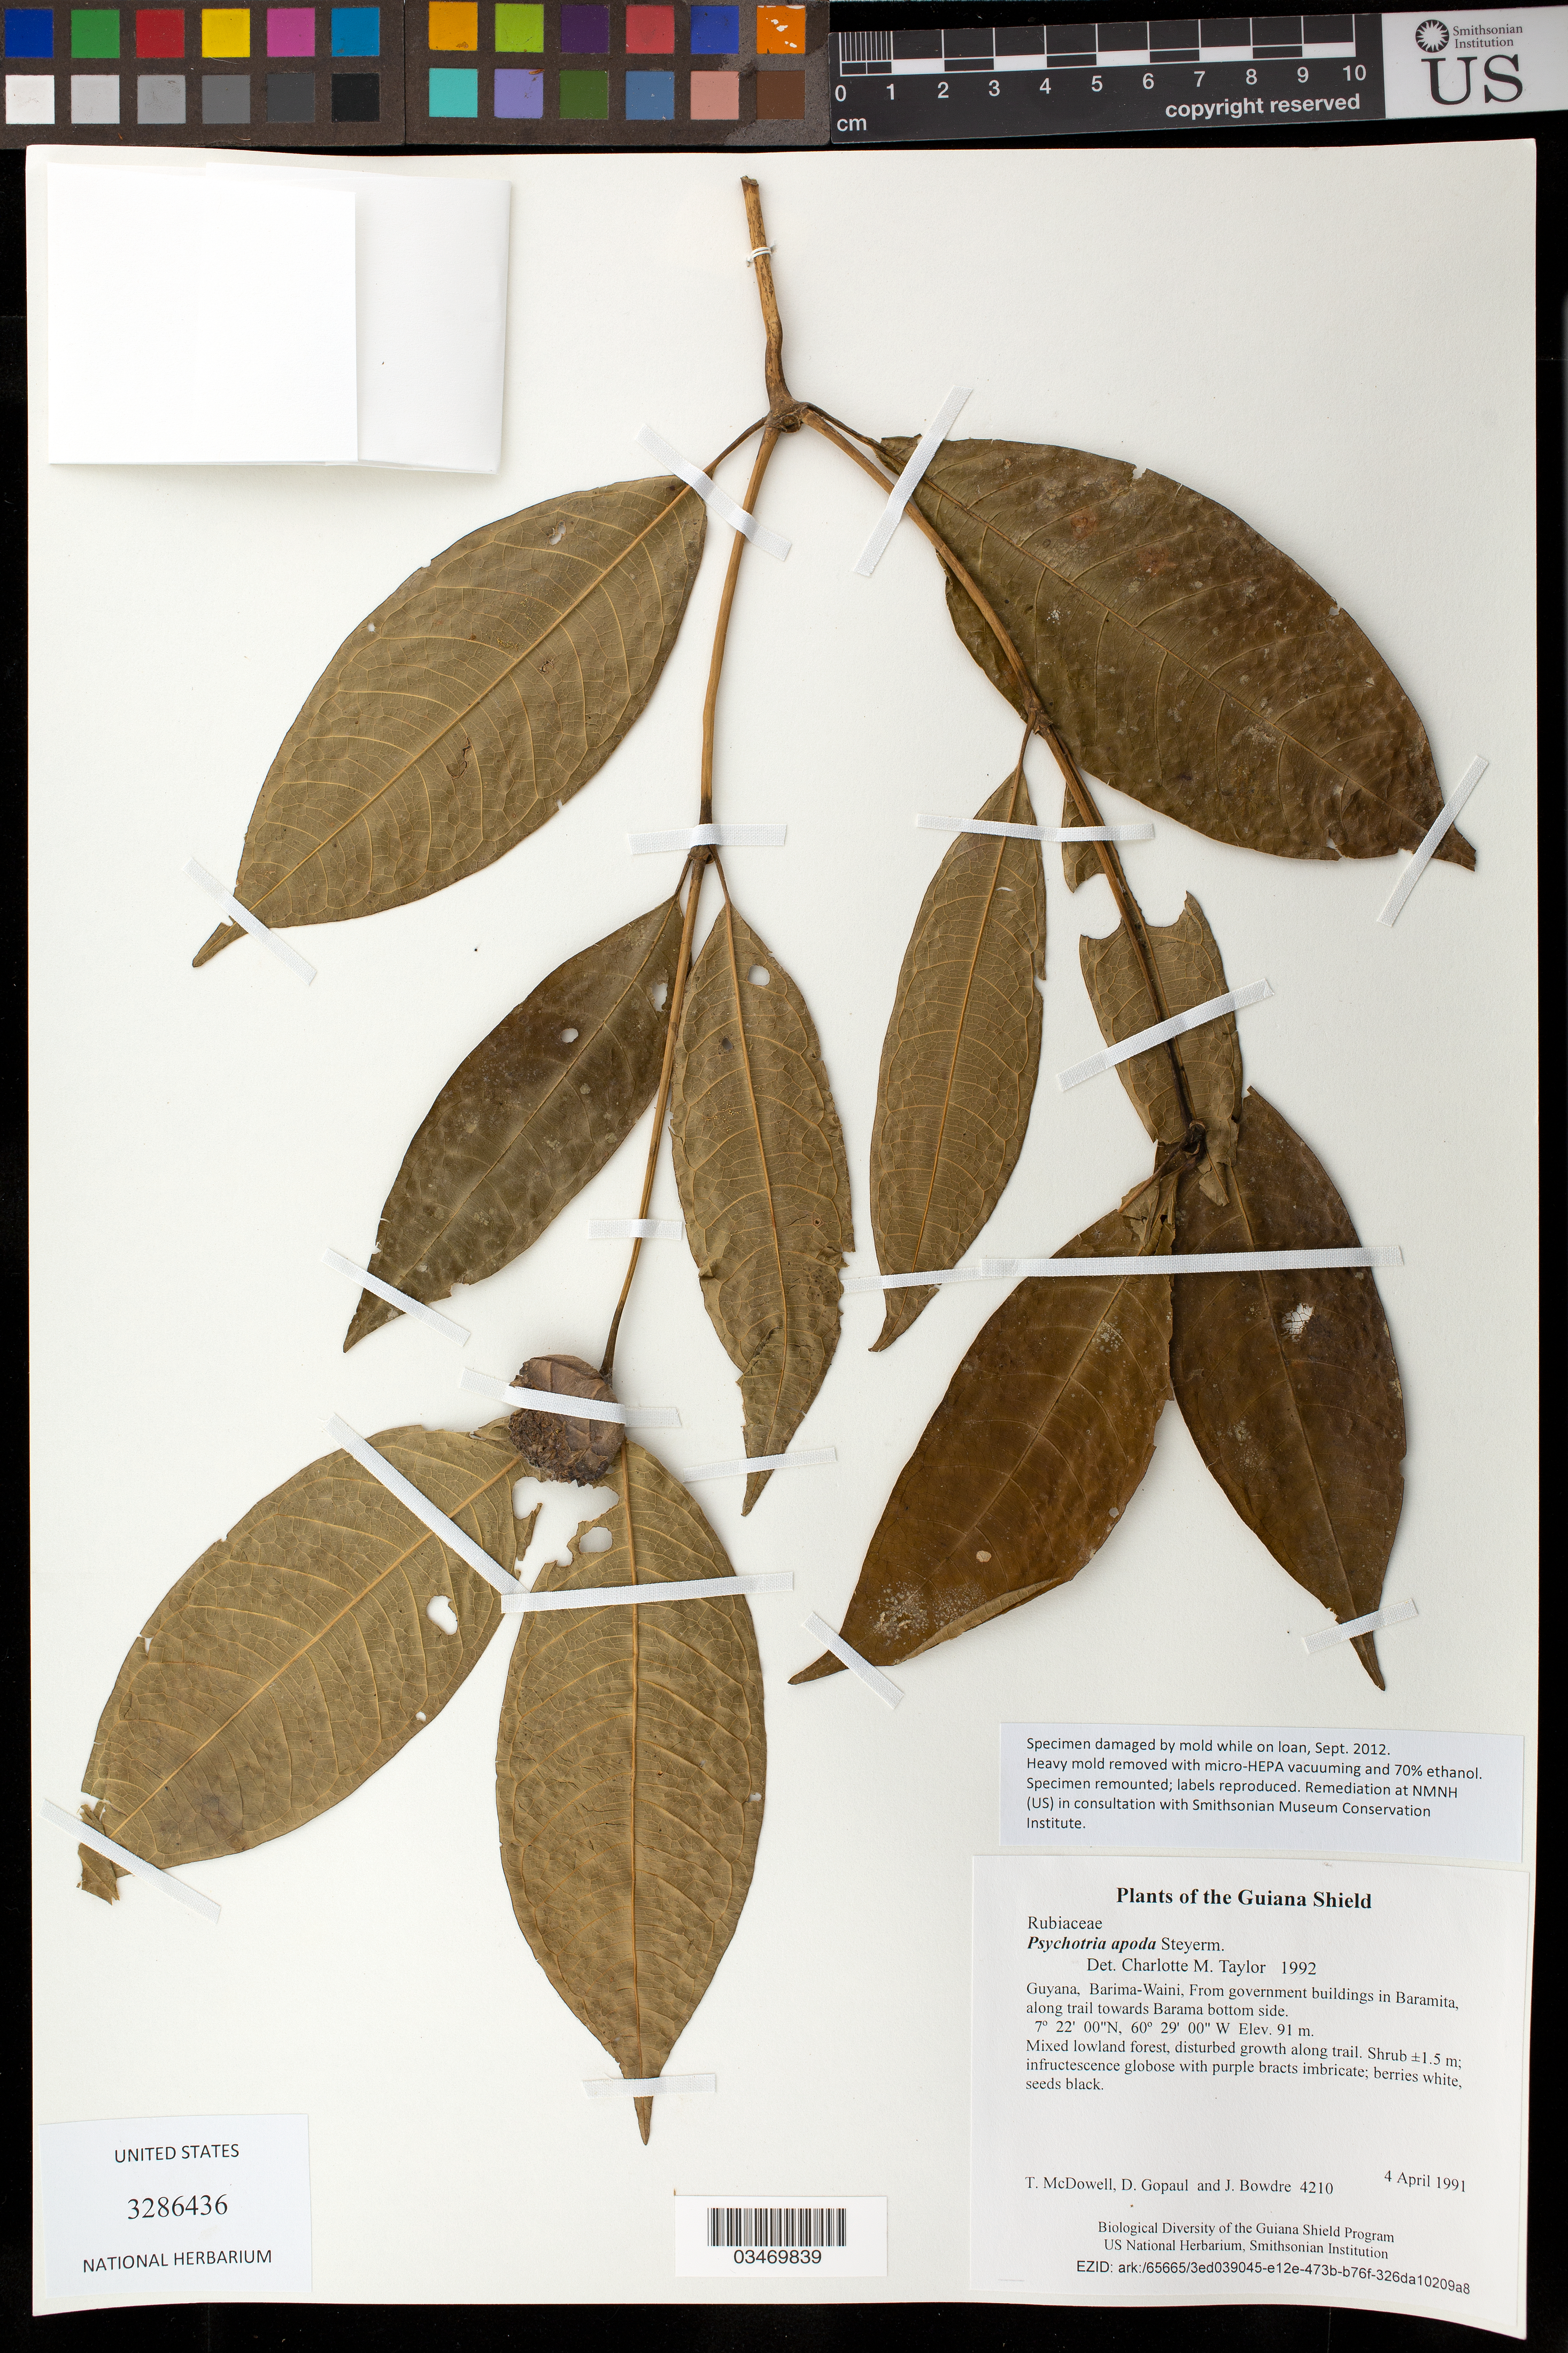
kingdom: Plantae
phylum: Tracheophyta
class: Magnoliopsida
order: Gentianales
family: Rubiaceae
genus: Psychotria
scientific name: Psychotria apoda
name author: Steyerm.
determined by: Taylor, Charlotte M.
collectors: T. McDowell, D. Gopaul & J. Bowdre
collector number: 4210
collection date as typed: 4 April 1991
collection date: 1991-04-04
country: Guyana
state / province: Barima-Waini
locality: From government buildings in Baramita, along trail towards Barama bottom side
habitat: Mixed lowland forest, disturbed growth along trail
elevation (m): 91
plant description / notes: Distribution: Specimen damaged by mold while on loan, Sept. 2012. Heavy mold removed with micro-HEPA vacuuming and 70% ethanol. Specimen remounted; labels reproduced. Remediation at NMNH (US) in consultation with Smithsonian Museum Conservation Institute.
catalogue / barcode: US 3286436